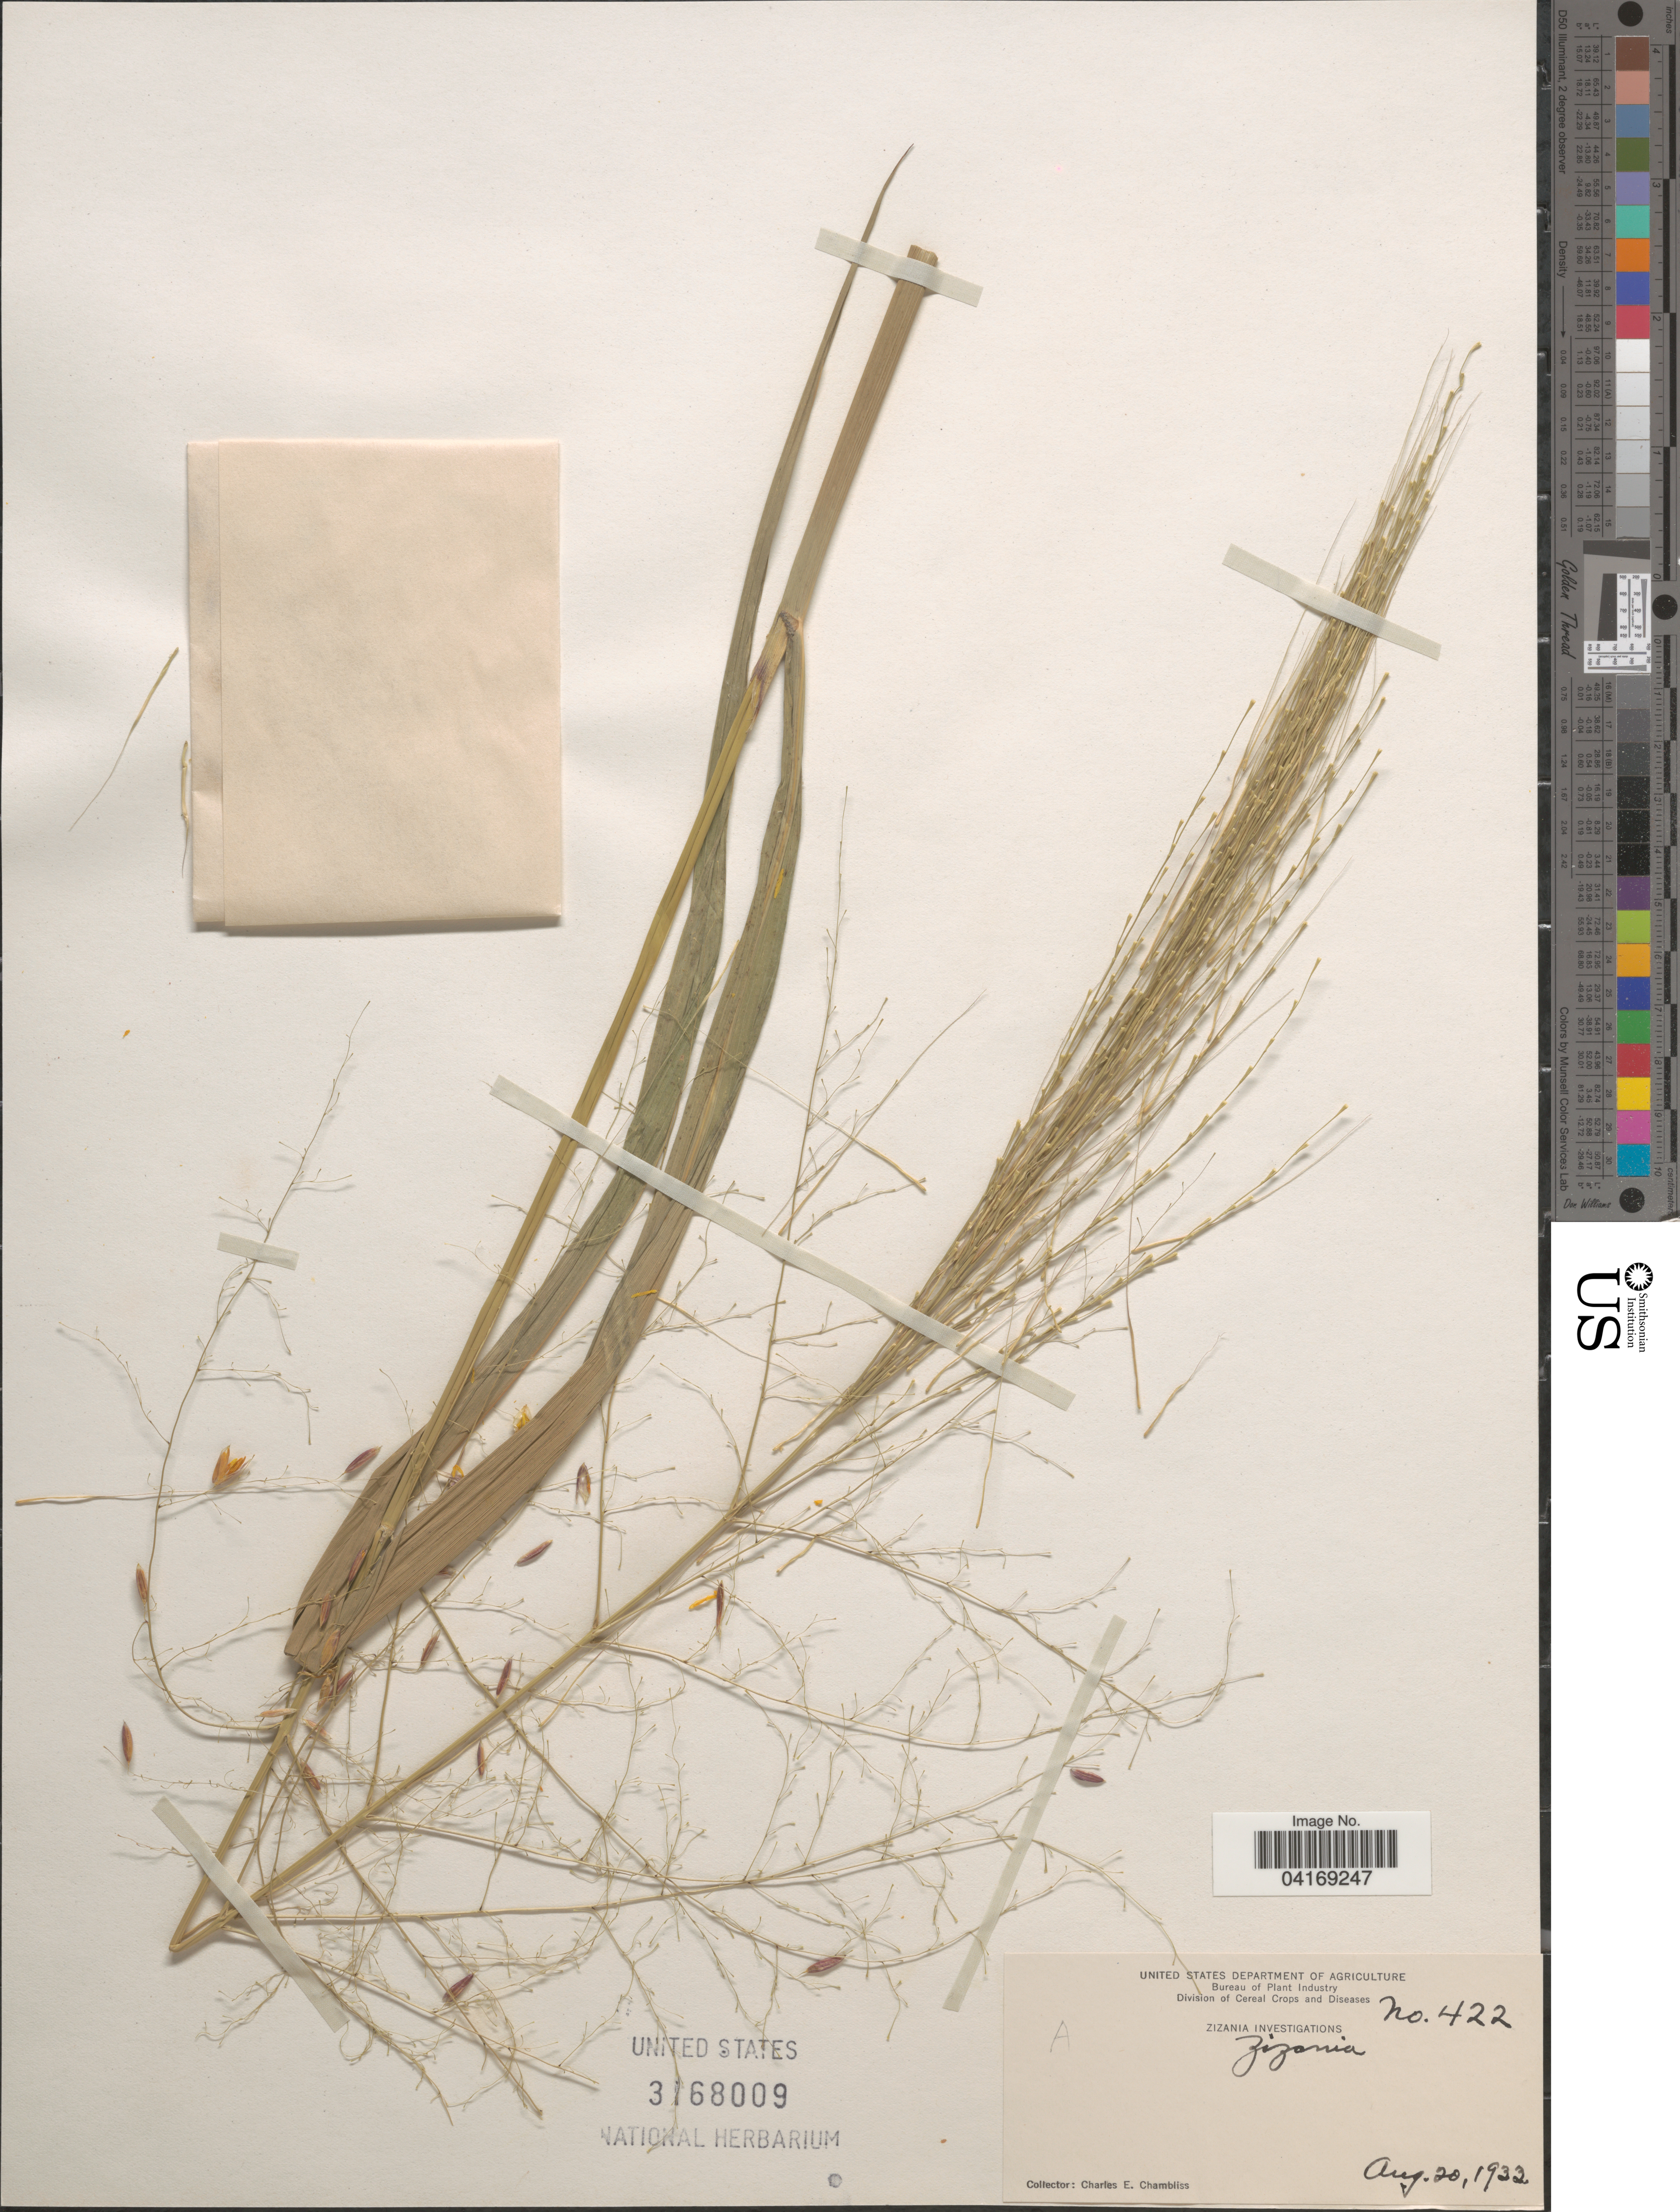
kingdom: Plantae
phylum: Tracheophyta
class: Liliopsida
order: Poales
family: Poaceae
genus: Zizania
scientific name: Zizania sp.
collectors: C. Chambliss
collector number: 422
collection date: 1933-08-20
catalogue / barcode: US 3168009